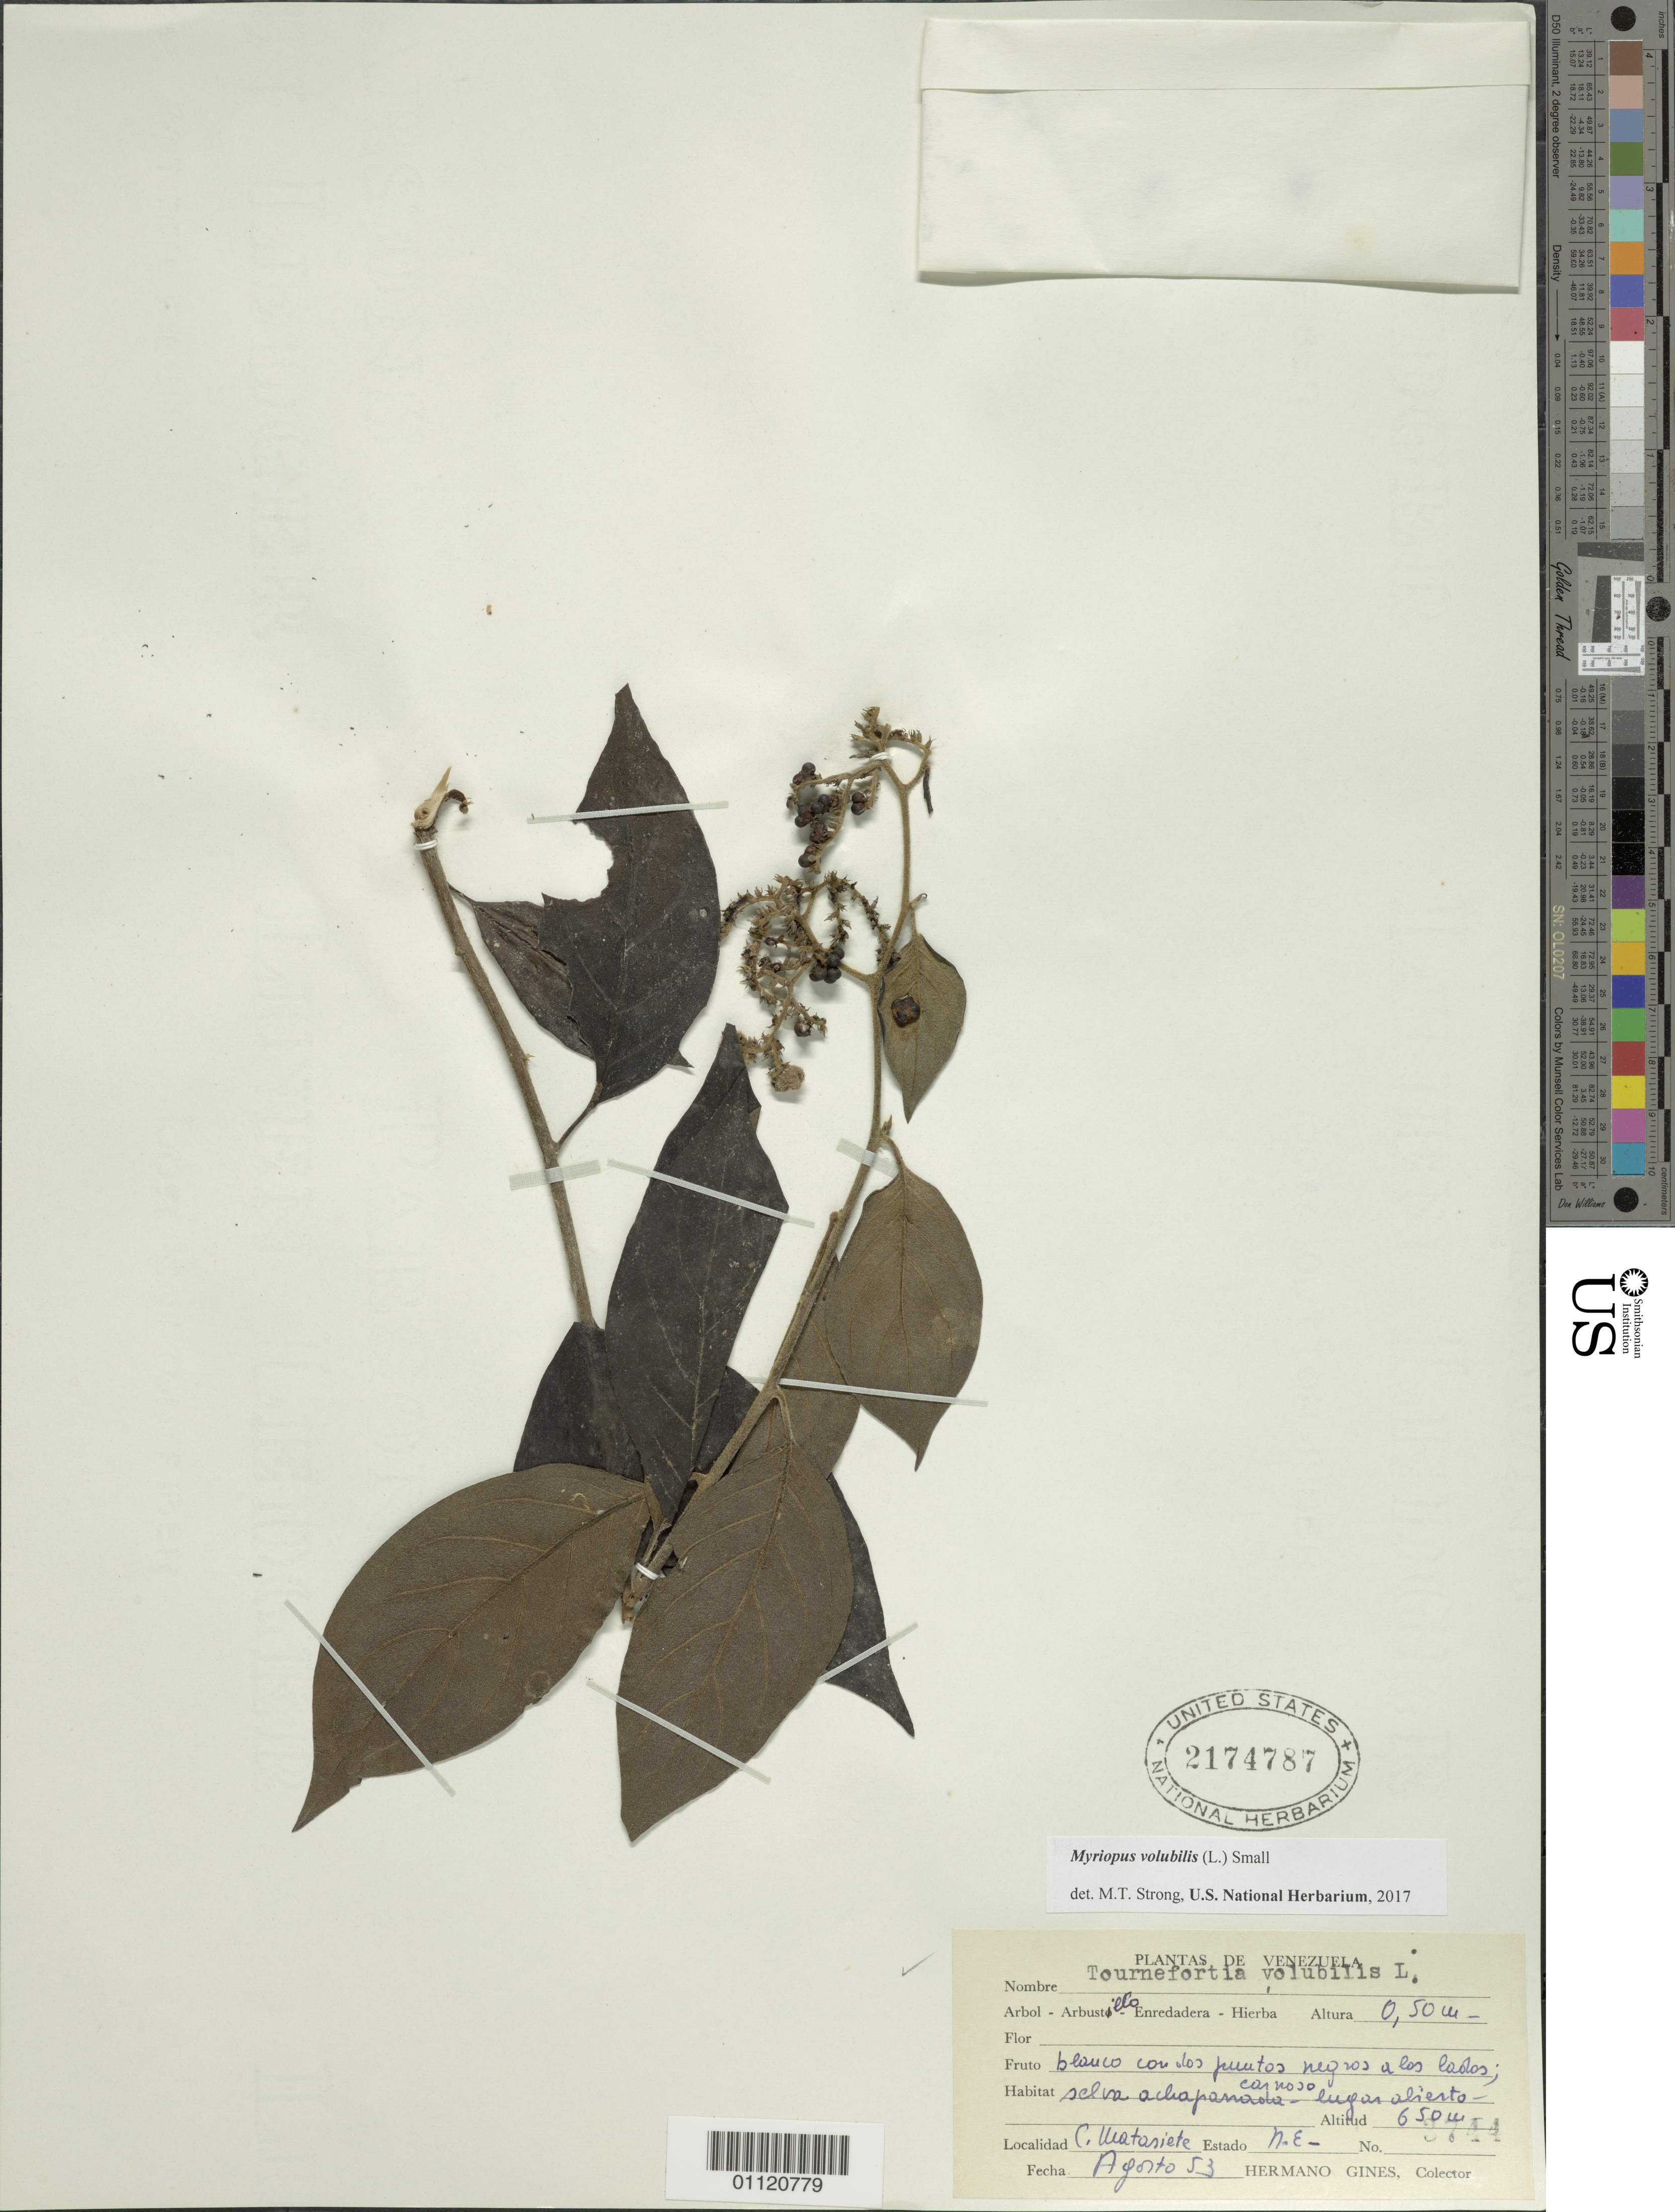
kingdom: Plantae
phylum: Tracheophyta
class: Magnoliopsida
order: Boraginales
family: Heliotropiaceae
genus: Myriopus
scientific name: Myriopus volubilis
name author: (L.) Small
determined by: Strong, Mark T., (BOT), Smithsonian Institution - National Museum of Natural History (UNITED STATES)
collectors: Bro. Gines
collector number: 3744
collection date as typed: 01 Aug 1953 to 31 Aug 1953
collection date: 1953-08-01/1953-08-31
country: Venezuela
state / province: Nueva Esparta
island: Margarita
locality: C. Matasiete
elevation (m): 650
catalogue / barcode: US 2174787